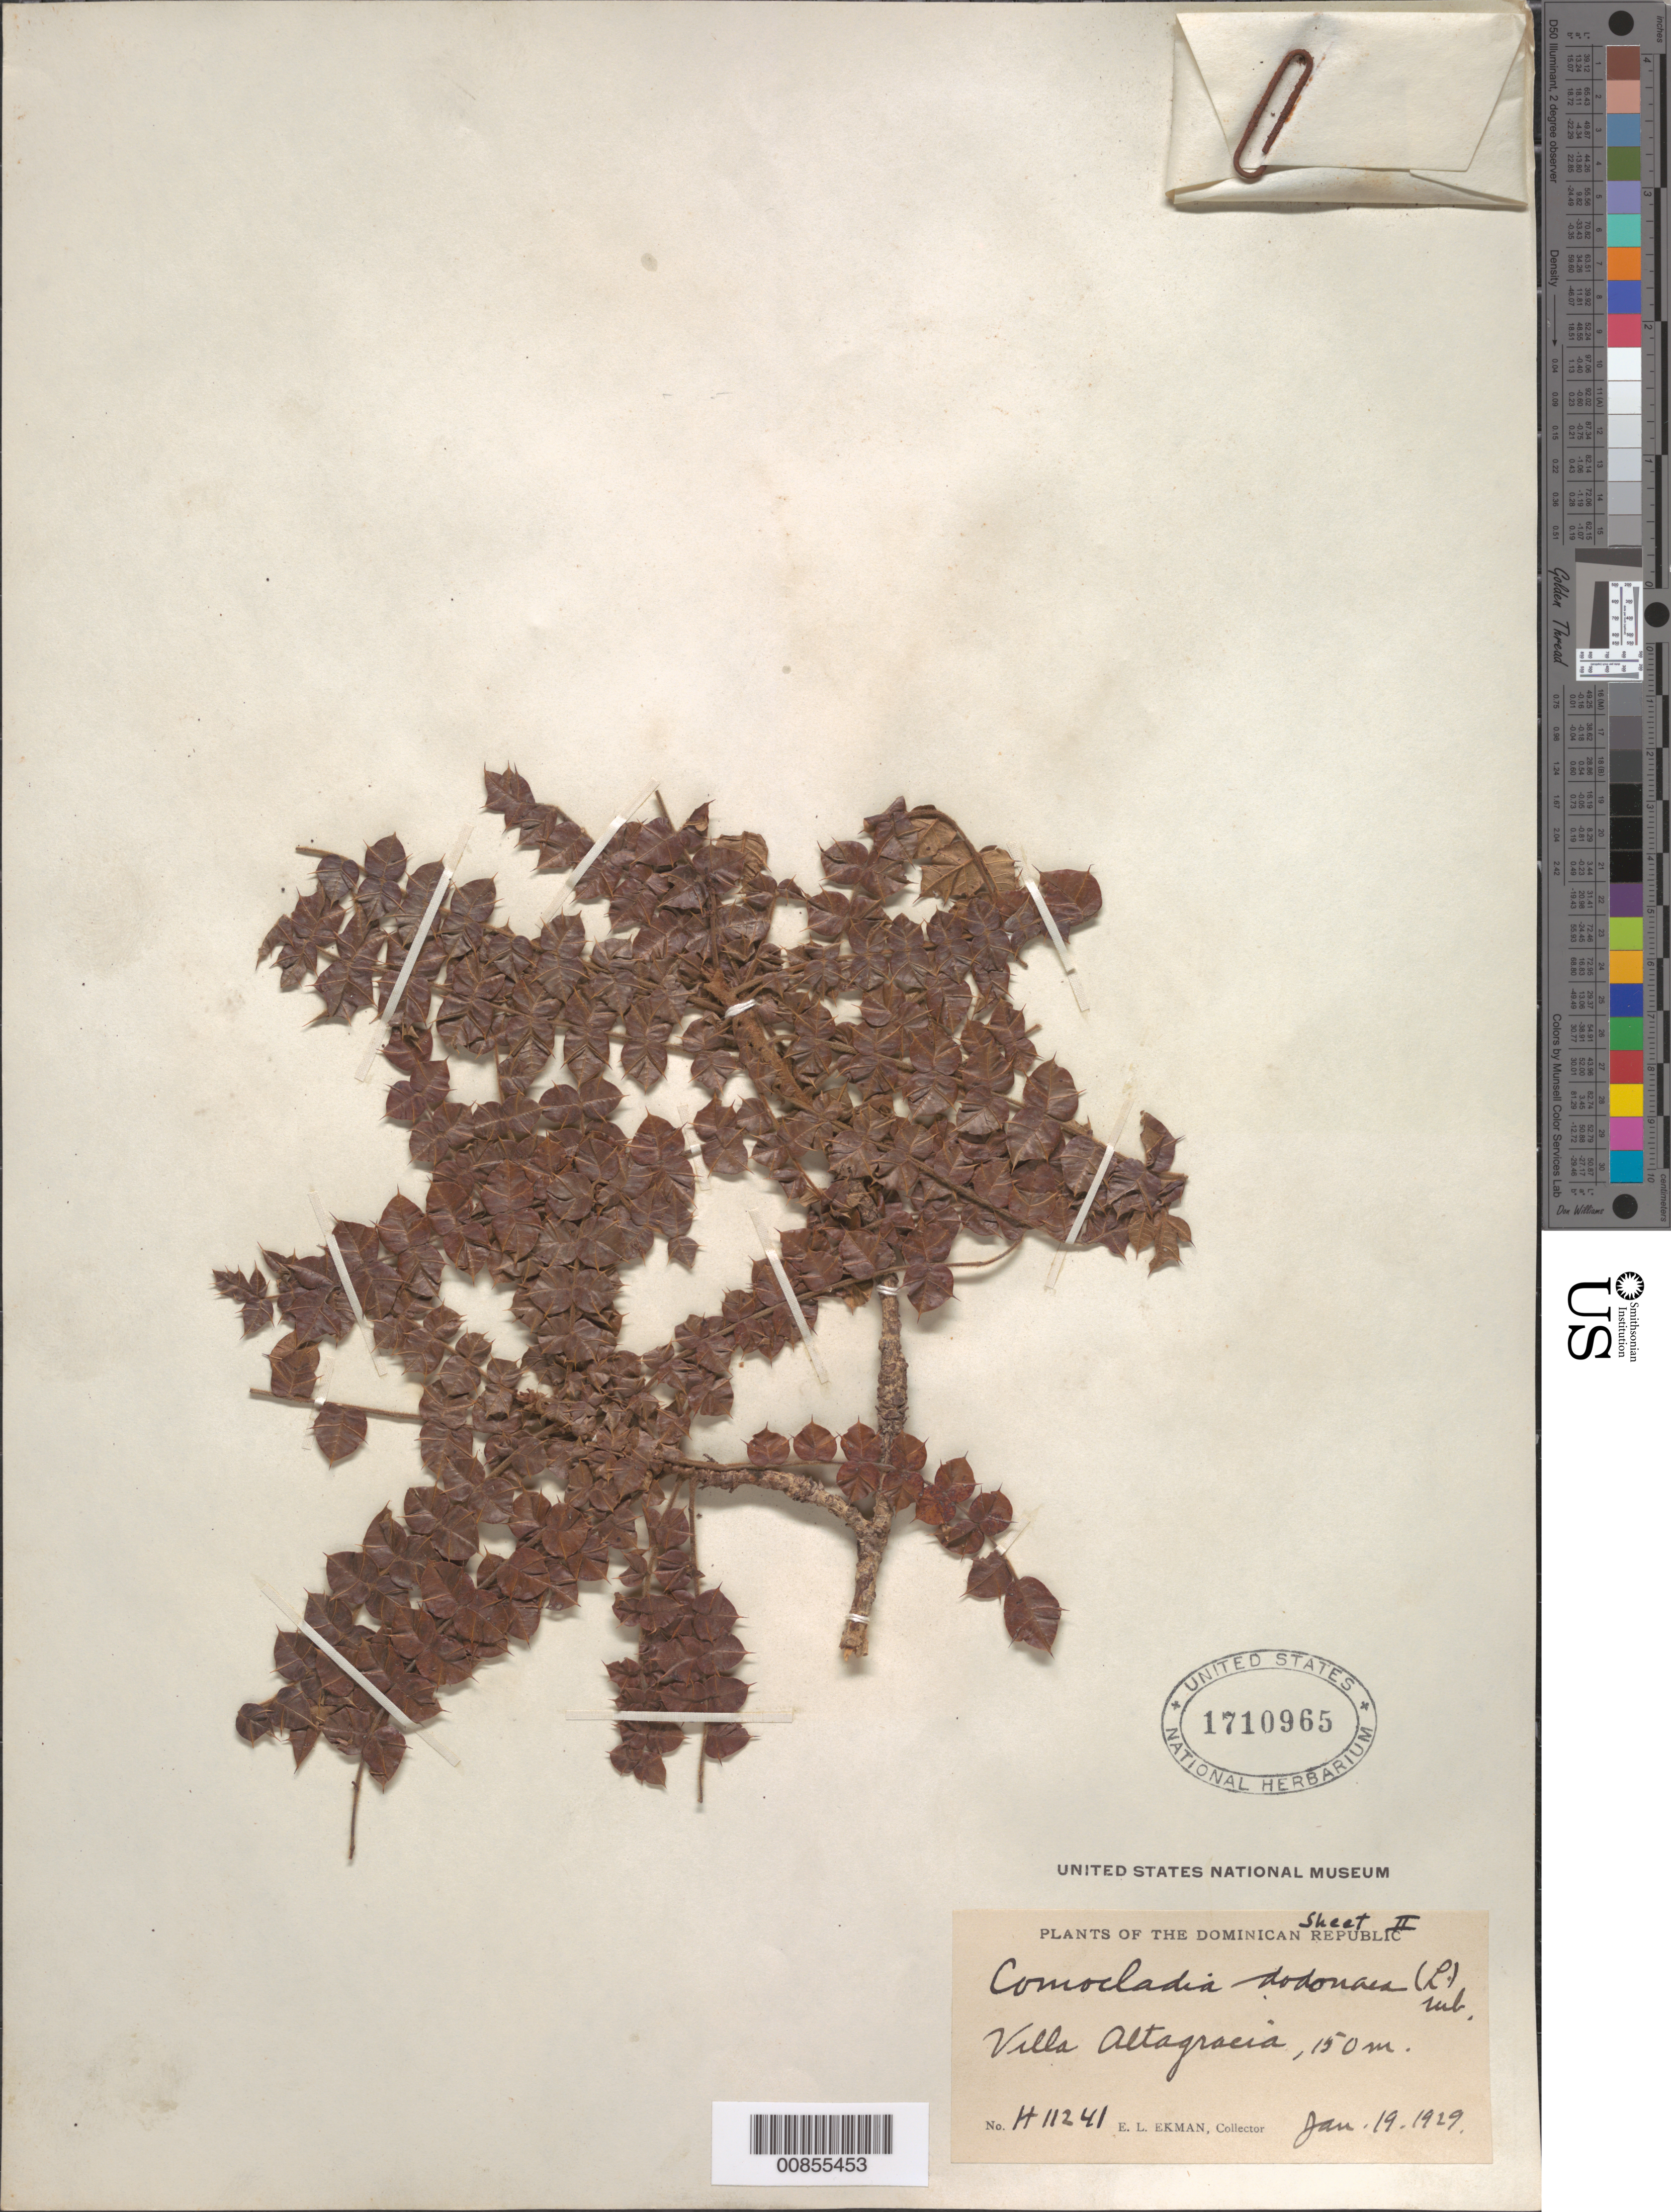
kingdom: Plantae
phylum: Tracheophyta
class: Magnoliopsida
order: Sapindales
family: Anacardiaceae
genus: Comocladia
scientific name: Comocladia dentata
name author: Jacq.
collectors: E. L. Ekman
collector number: H 11241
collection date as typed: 19 Jan 1929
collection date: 1929-01-19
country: Dominican Republic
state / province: Espaillat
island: Hispaniola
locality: Villa Atlagracia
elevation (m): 150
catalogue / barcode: US 1710965